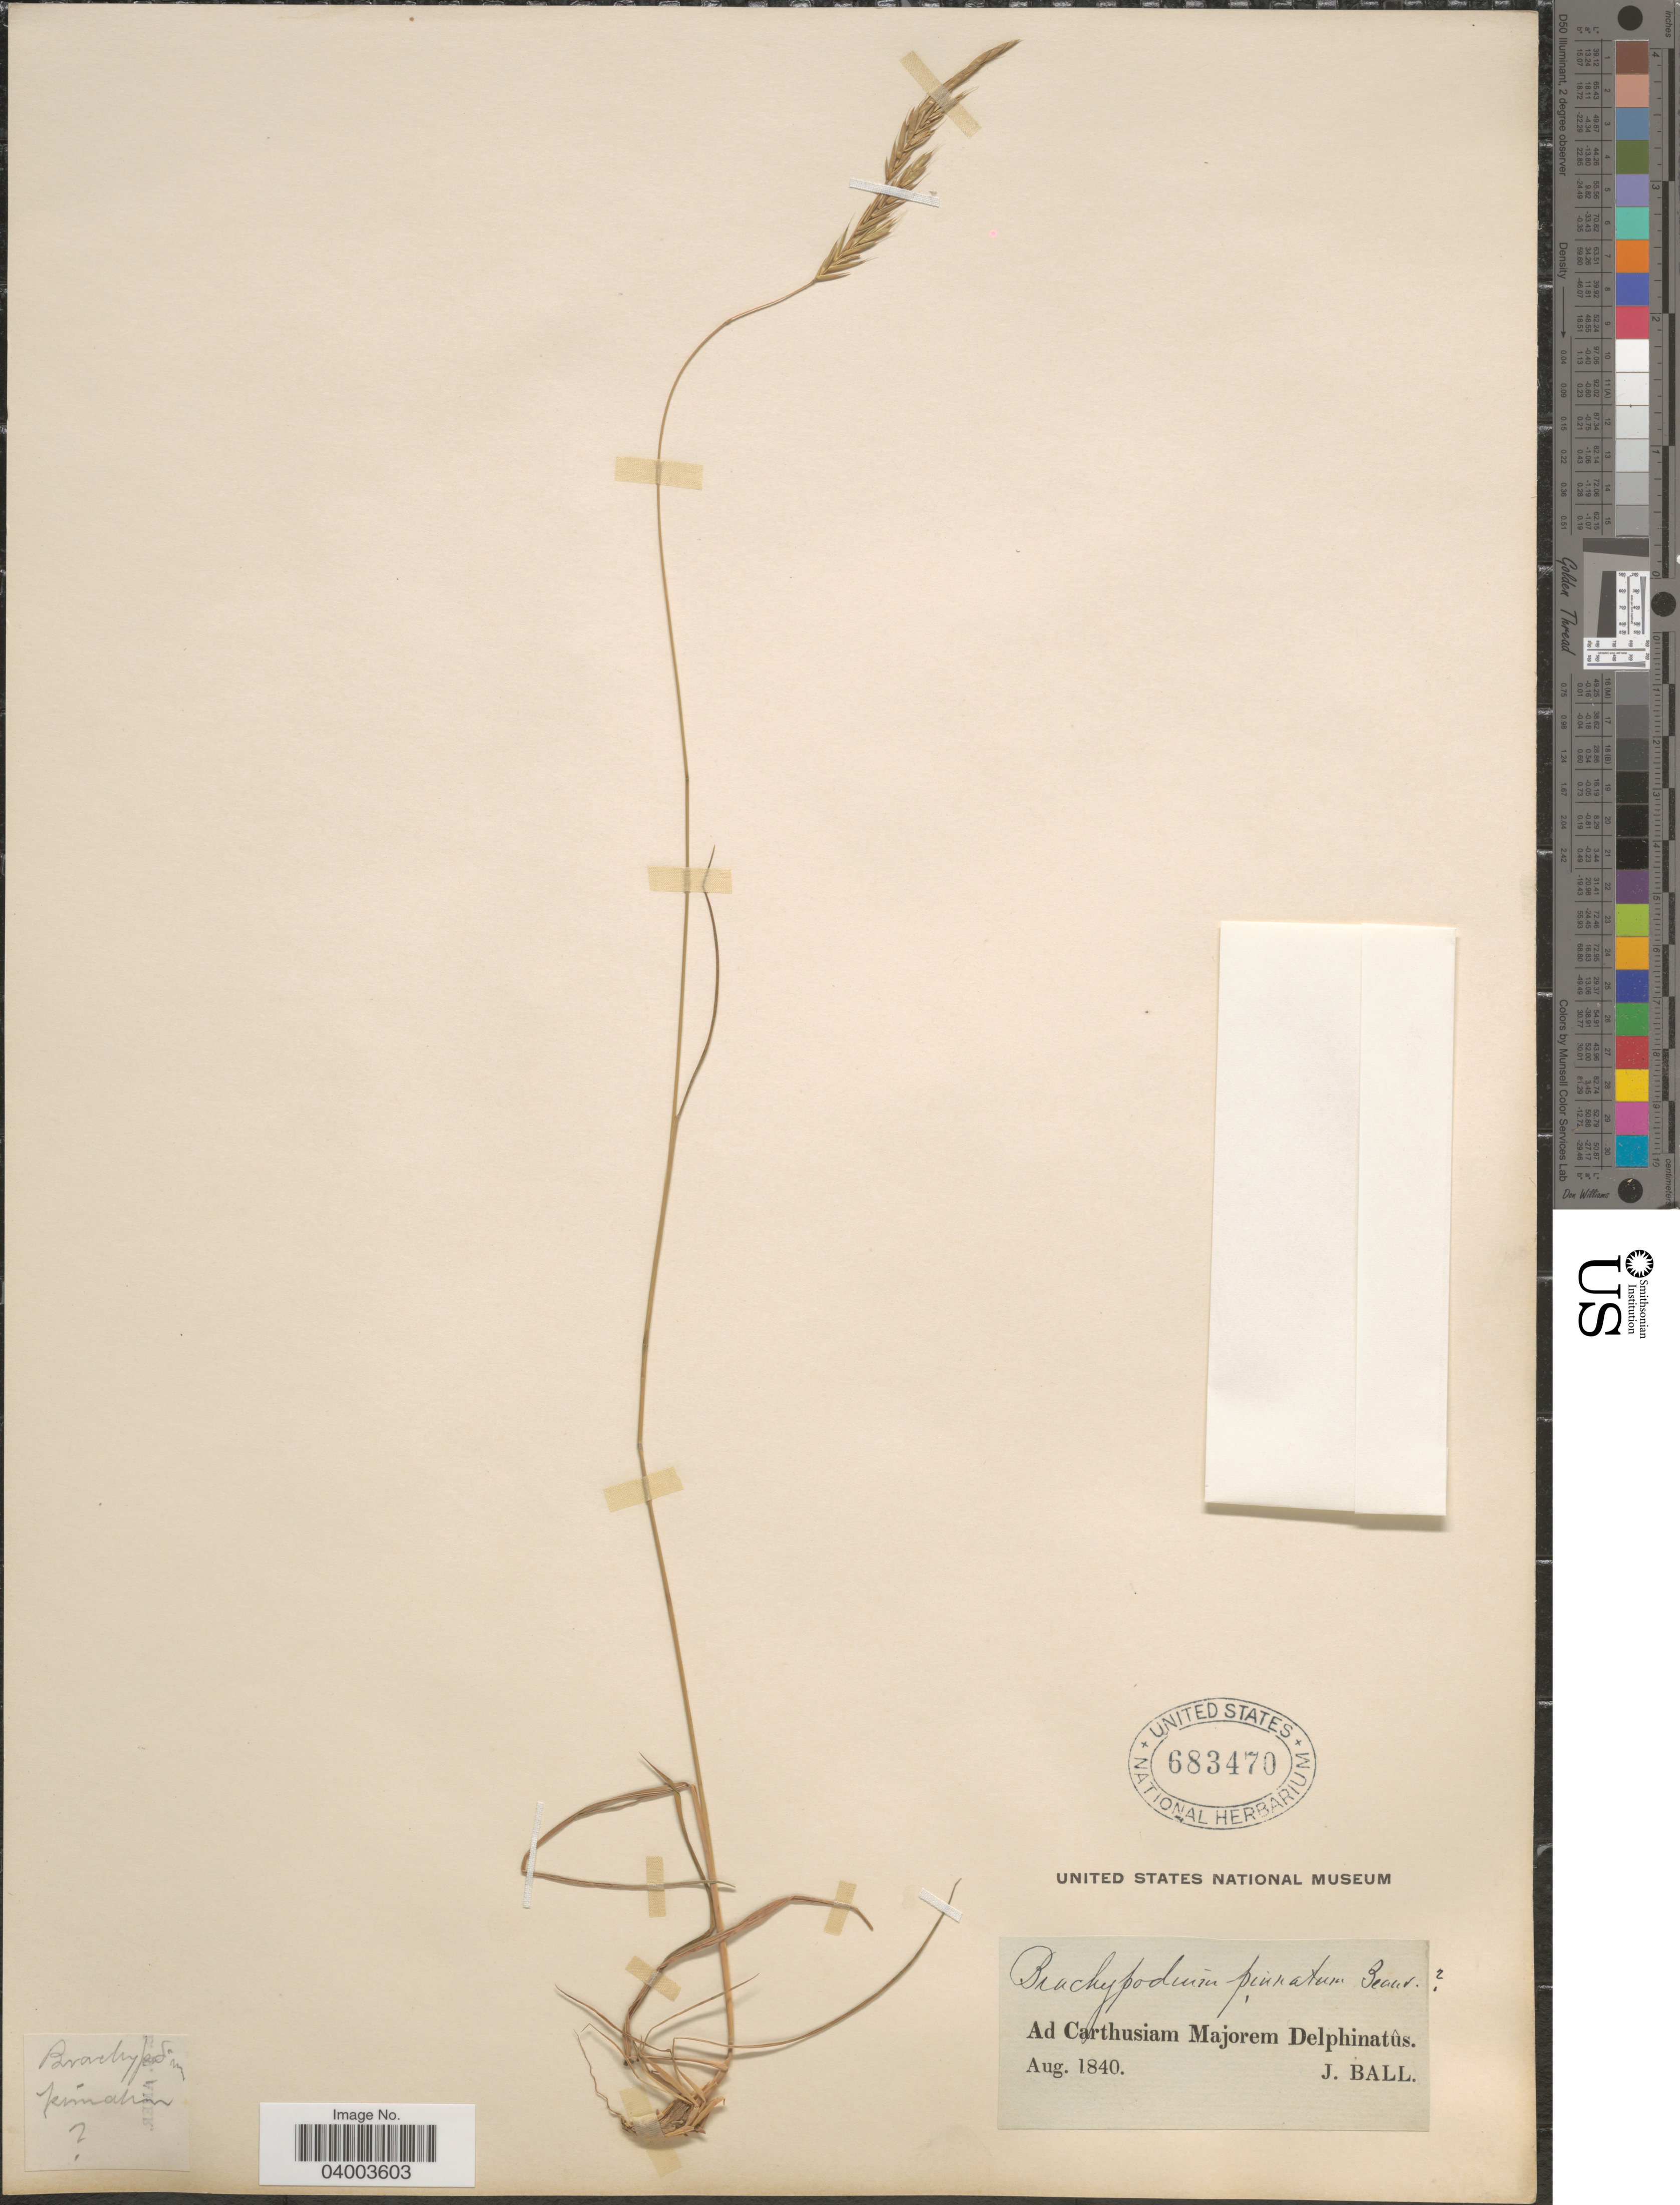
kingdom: Plantae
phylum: Tracheophyta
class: Liliopsida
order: Poales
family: Poaceae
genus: Brachypodium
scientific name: Brachypodium pinnatum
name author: (L.) P. Beauv.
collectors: J. Ball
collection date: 1840-08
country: France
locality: Ad Carthusiam Majorem Delphinatûs.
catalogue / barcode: US 683470